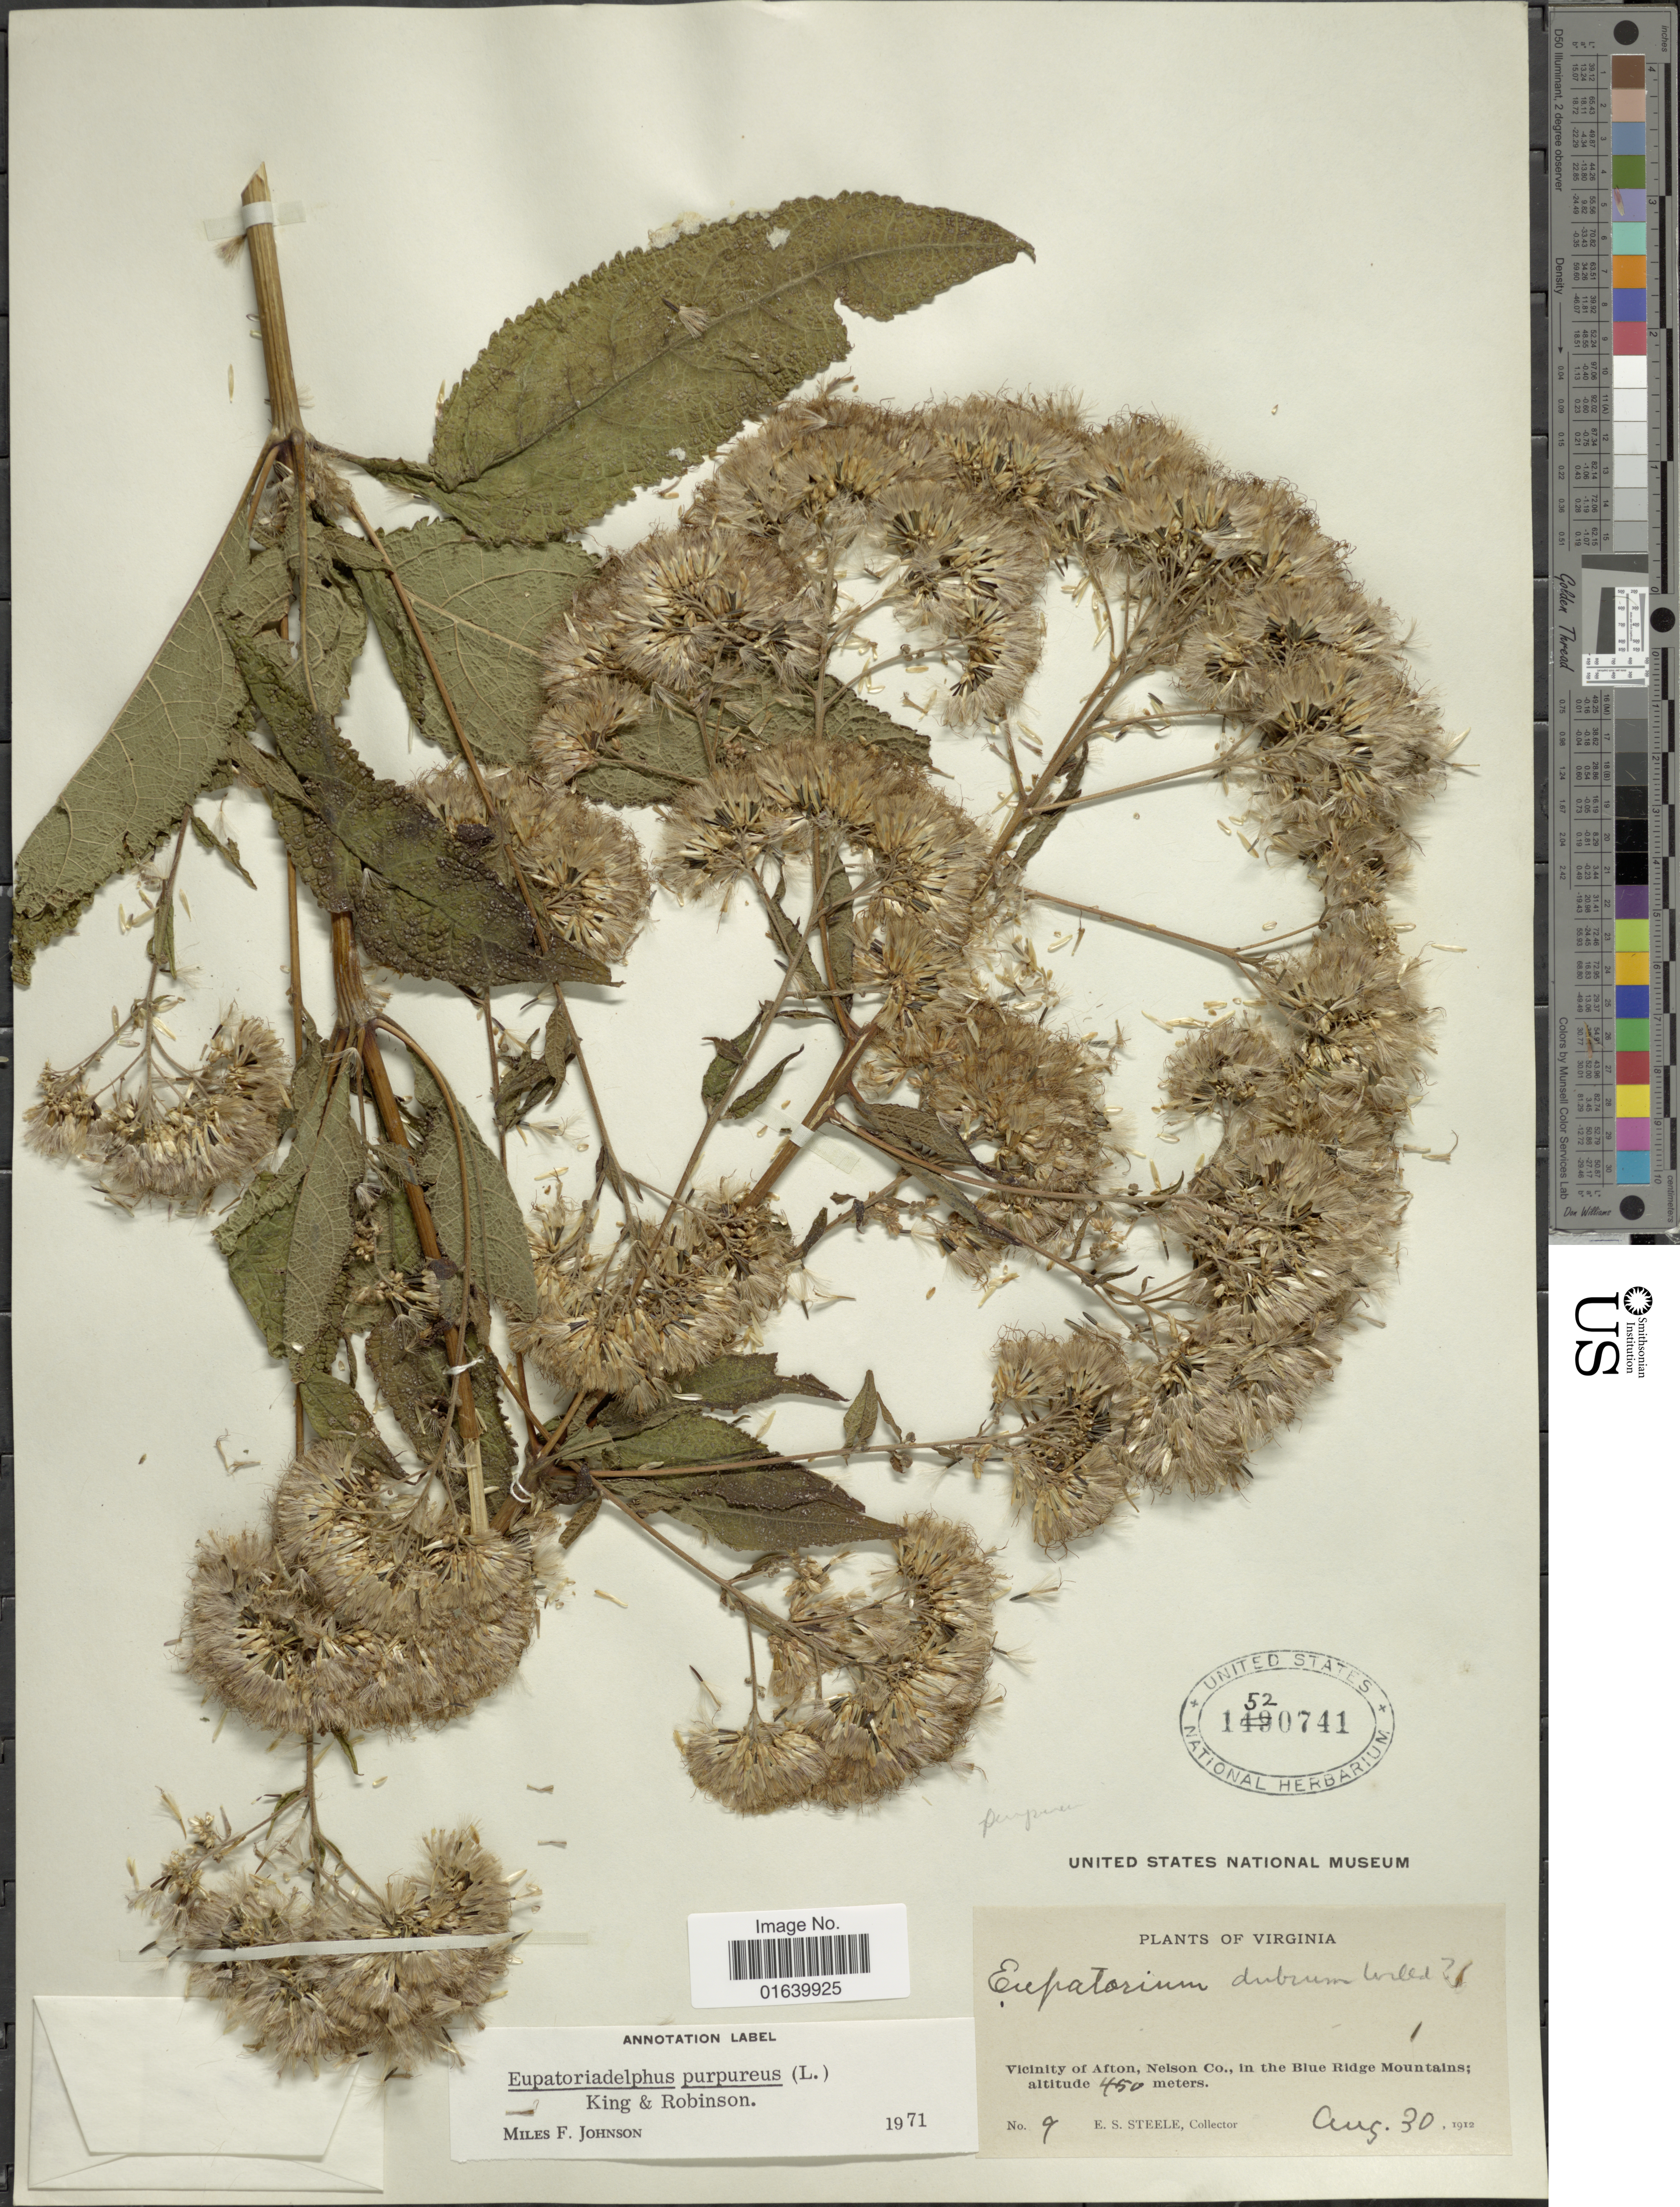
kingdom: Plantae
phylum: Tracheophyta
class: Magnoliopsida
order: Asterales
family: Asteraceae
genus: Eupatorium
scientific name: Eupatorium purpureum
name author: (L.) E.E. Lamont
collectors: E. Steele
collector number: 9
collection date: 1912-08-30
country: United States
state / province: Virginia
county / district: Nelson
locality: Virginia, Vicinity of Afton, Nelson Co., in the Blue Ridge Mountains.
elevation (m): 450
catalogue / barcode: US 1520741